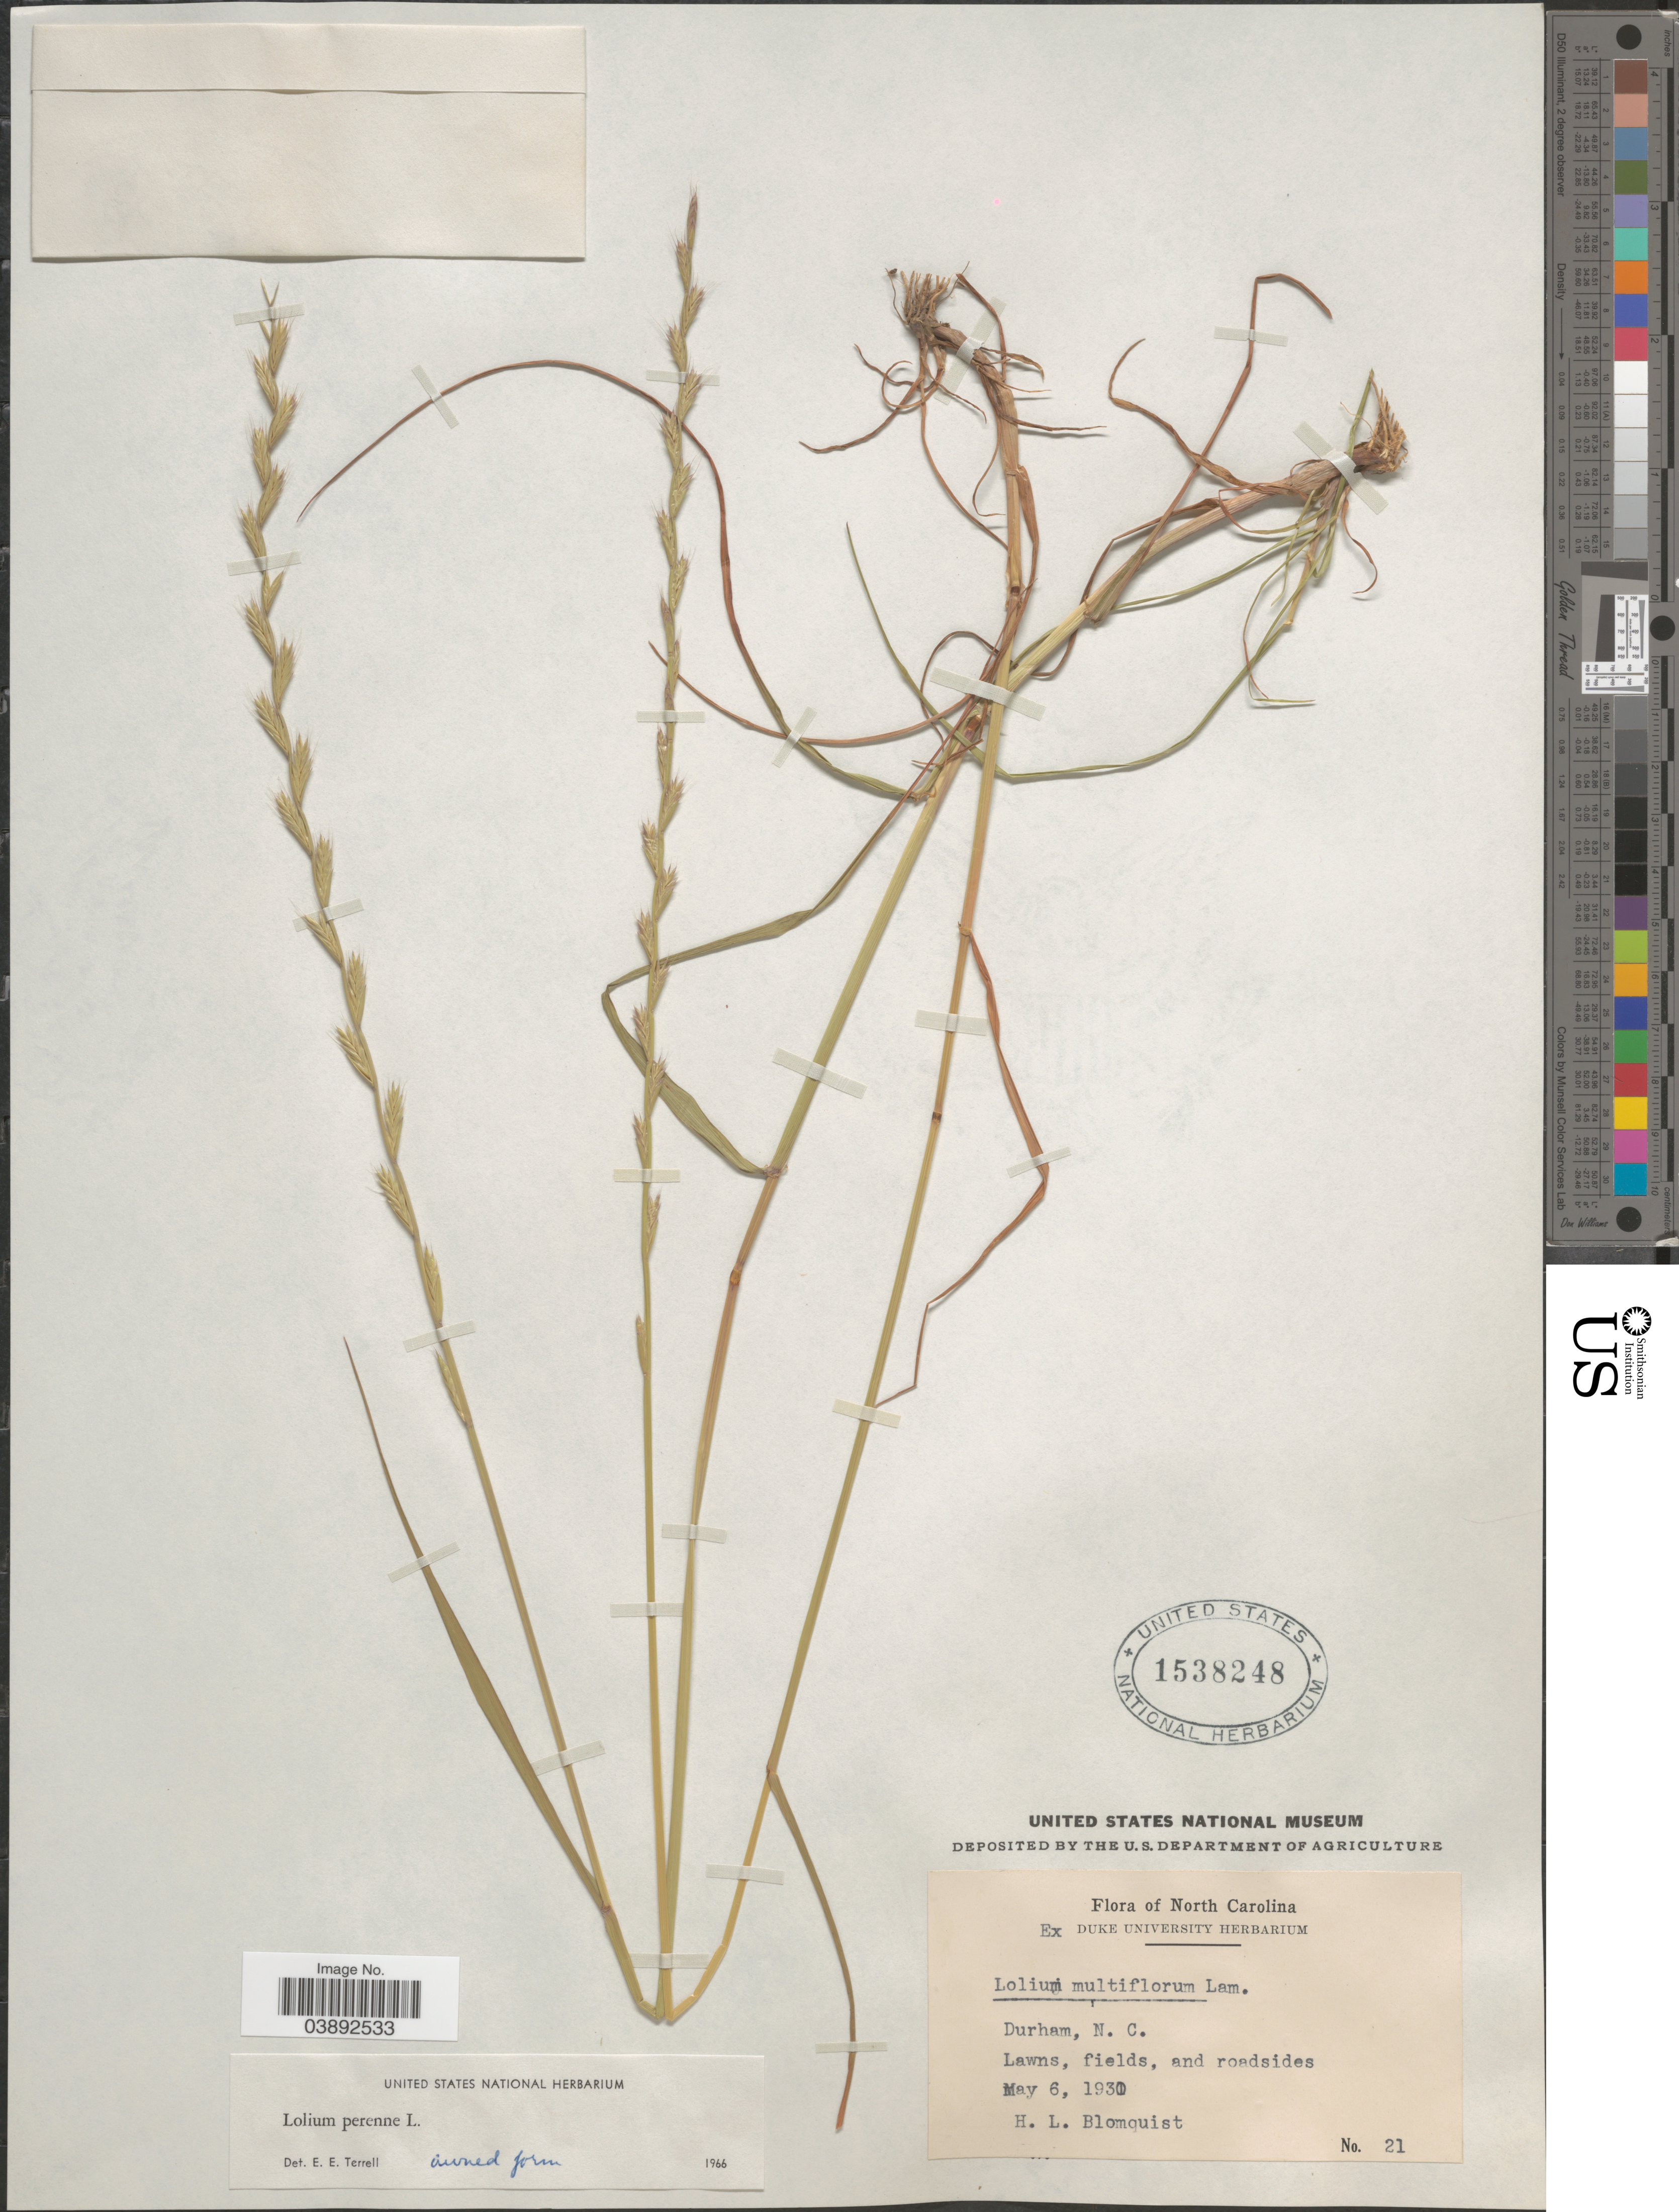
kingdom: Plantae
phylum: Tracheophyta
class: Liliopsida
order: Poales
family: Poaceae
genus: Lolium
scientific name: Lolium perenne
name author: L.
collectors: H. Blomquist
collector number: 21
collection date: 1930-05-06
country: United States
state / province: North Carolina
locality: Durham.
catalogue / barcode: US 1538248